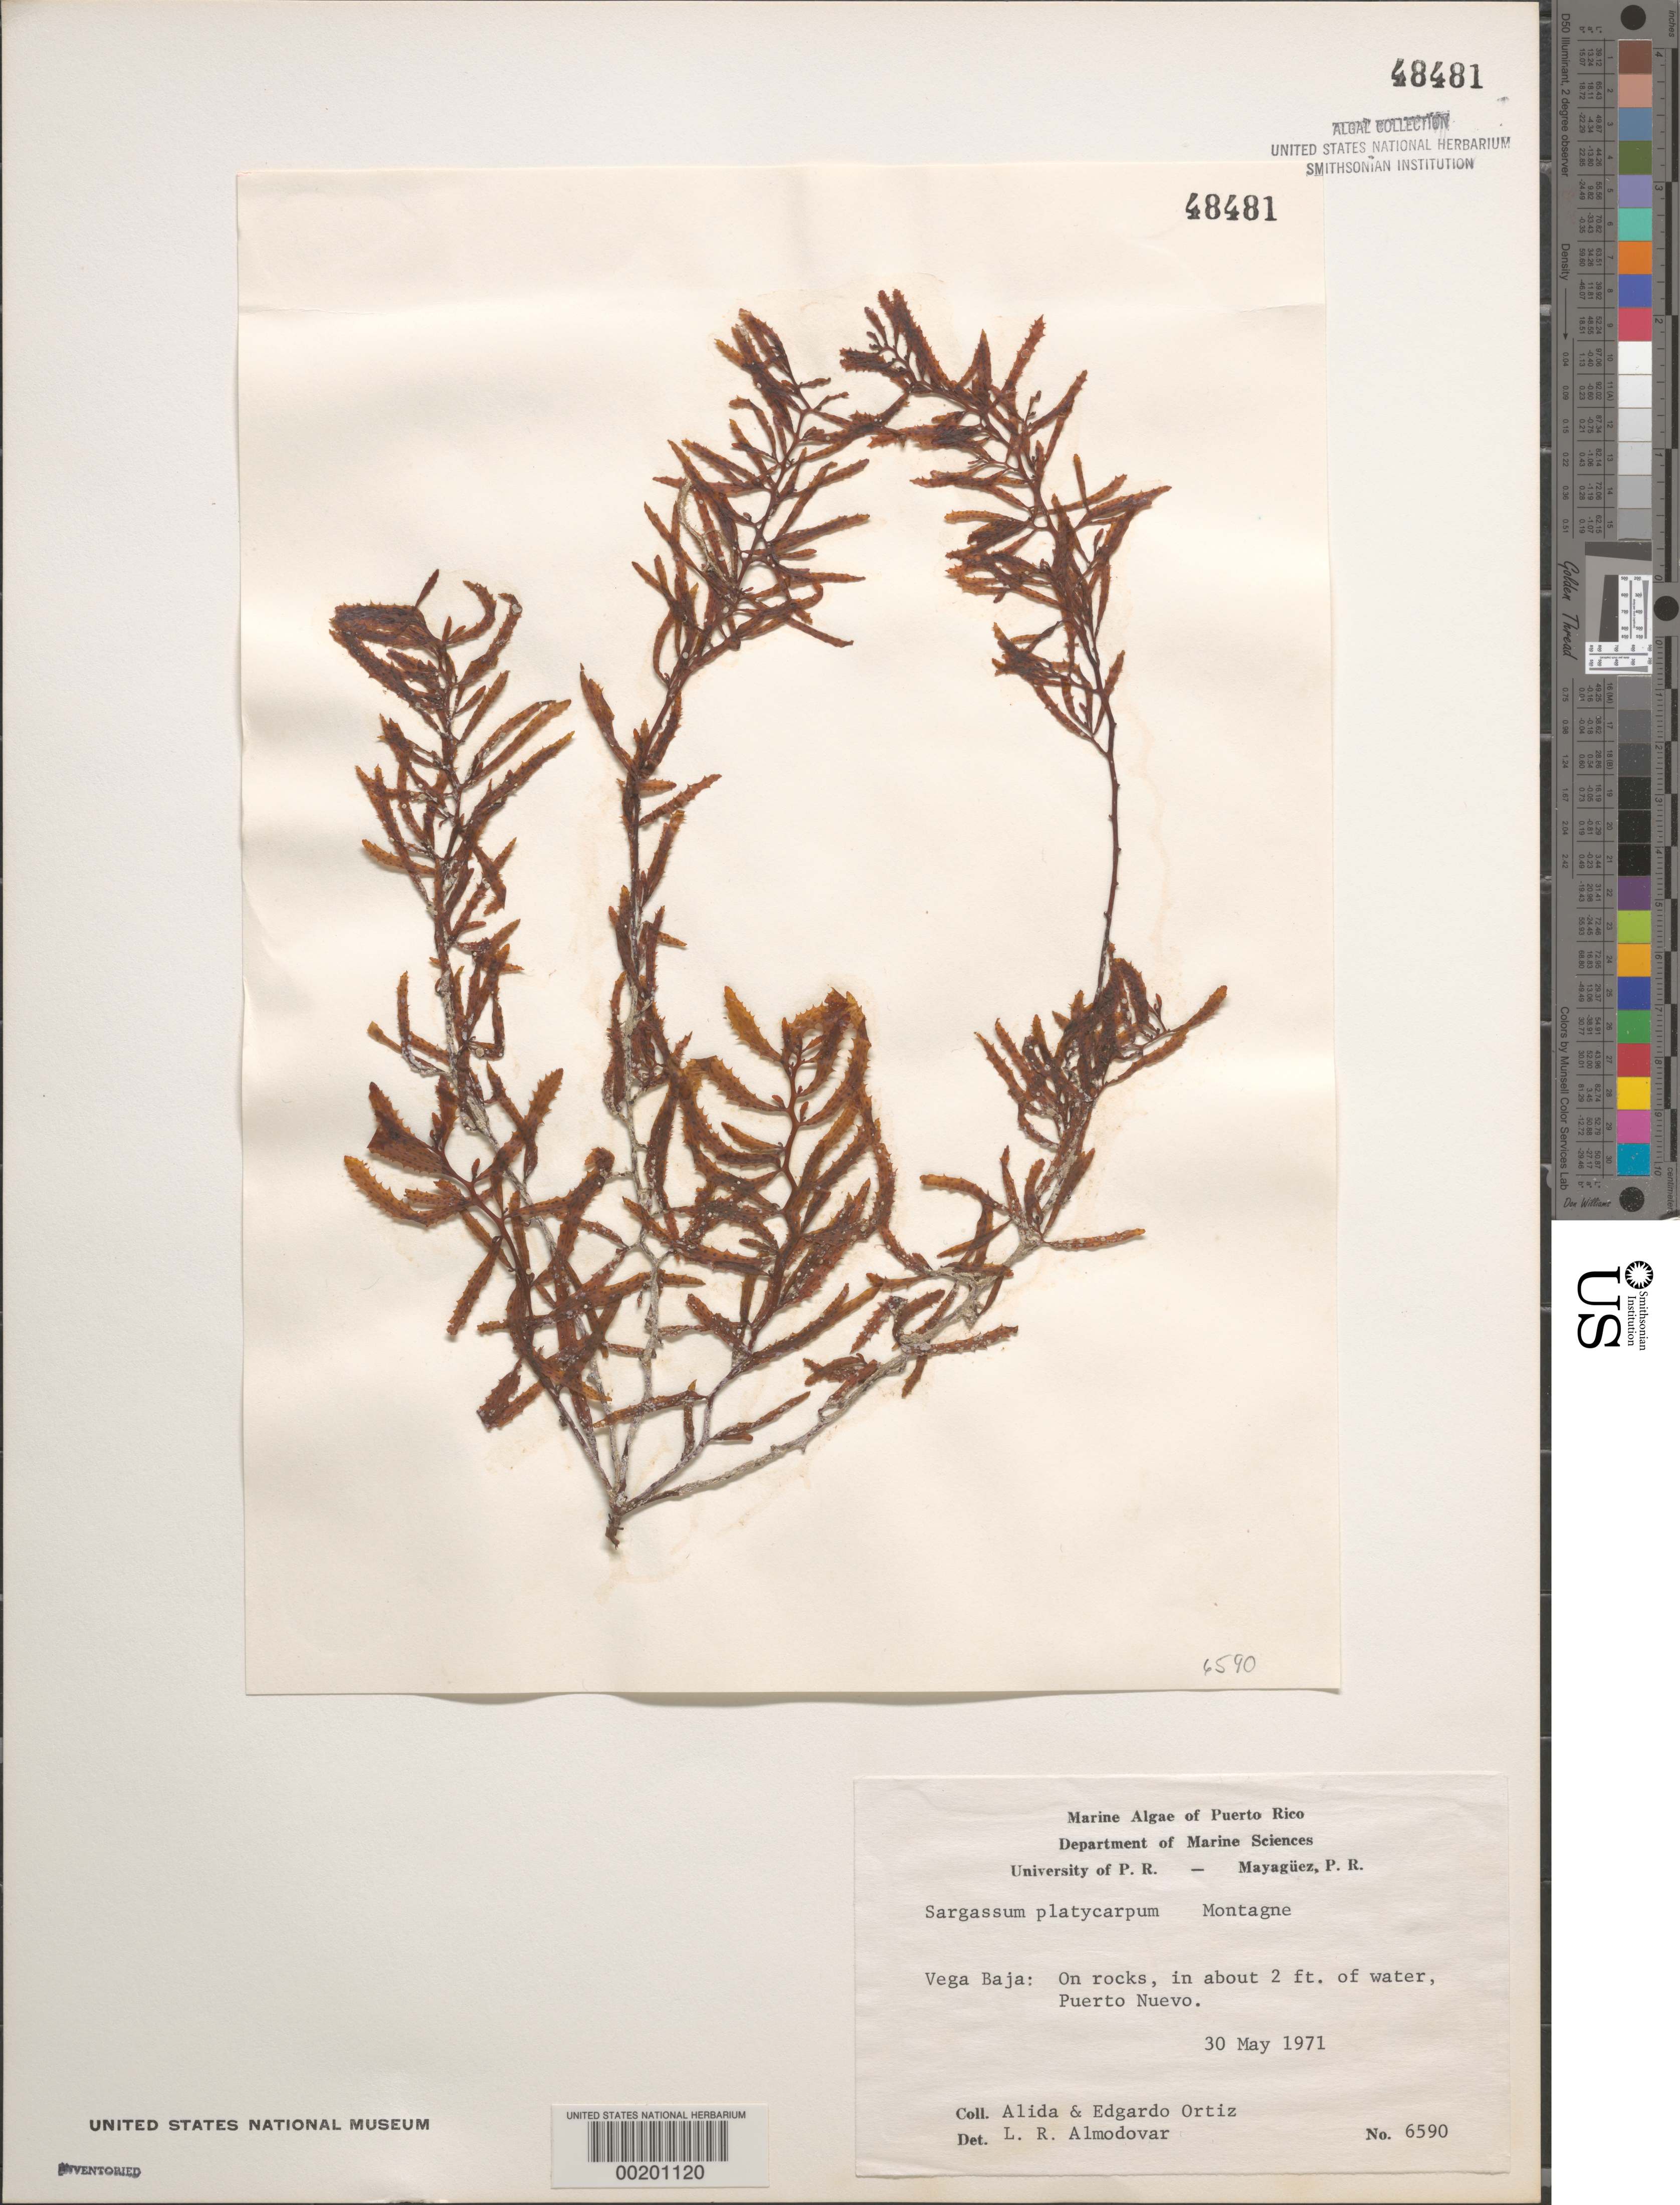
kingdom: Chromista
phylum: Ochrophyta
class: Phaeophyceae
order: Fucales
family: Sargassaceae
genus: Sargassum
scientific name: Sargassum platycarpum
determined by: Almodovar, L. R.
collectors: Alida Ortiz & E. Ortiz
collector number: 6590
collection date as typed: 30 May 1971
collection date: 1971-05-30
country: Puerto Rico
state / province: Vega Baja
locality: Puerto nuevo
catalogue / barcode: US 48481